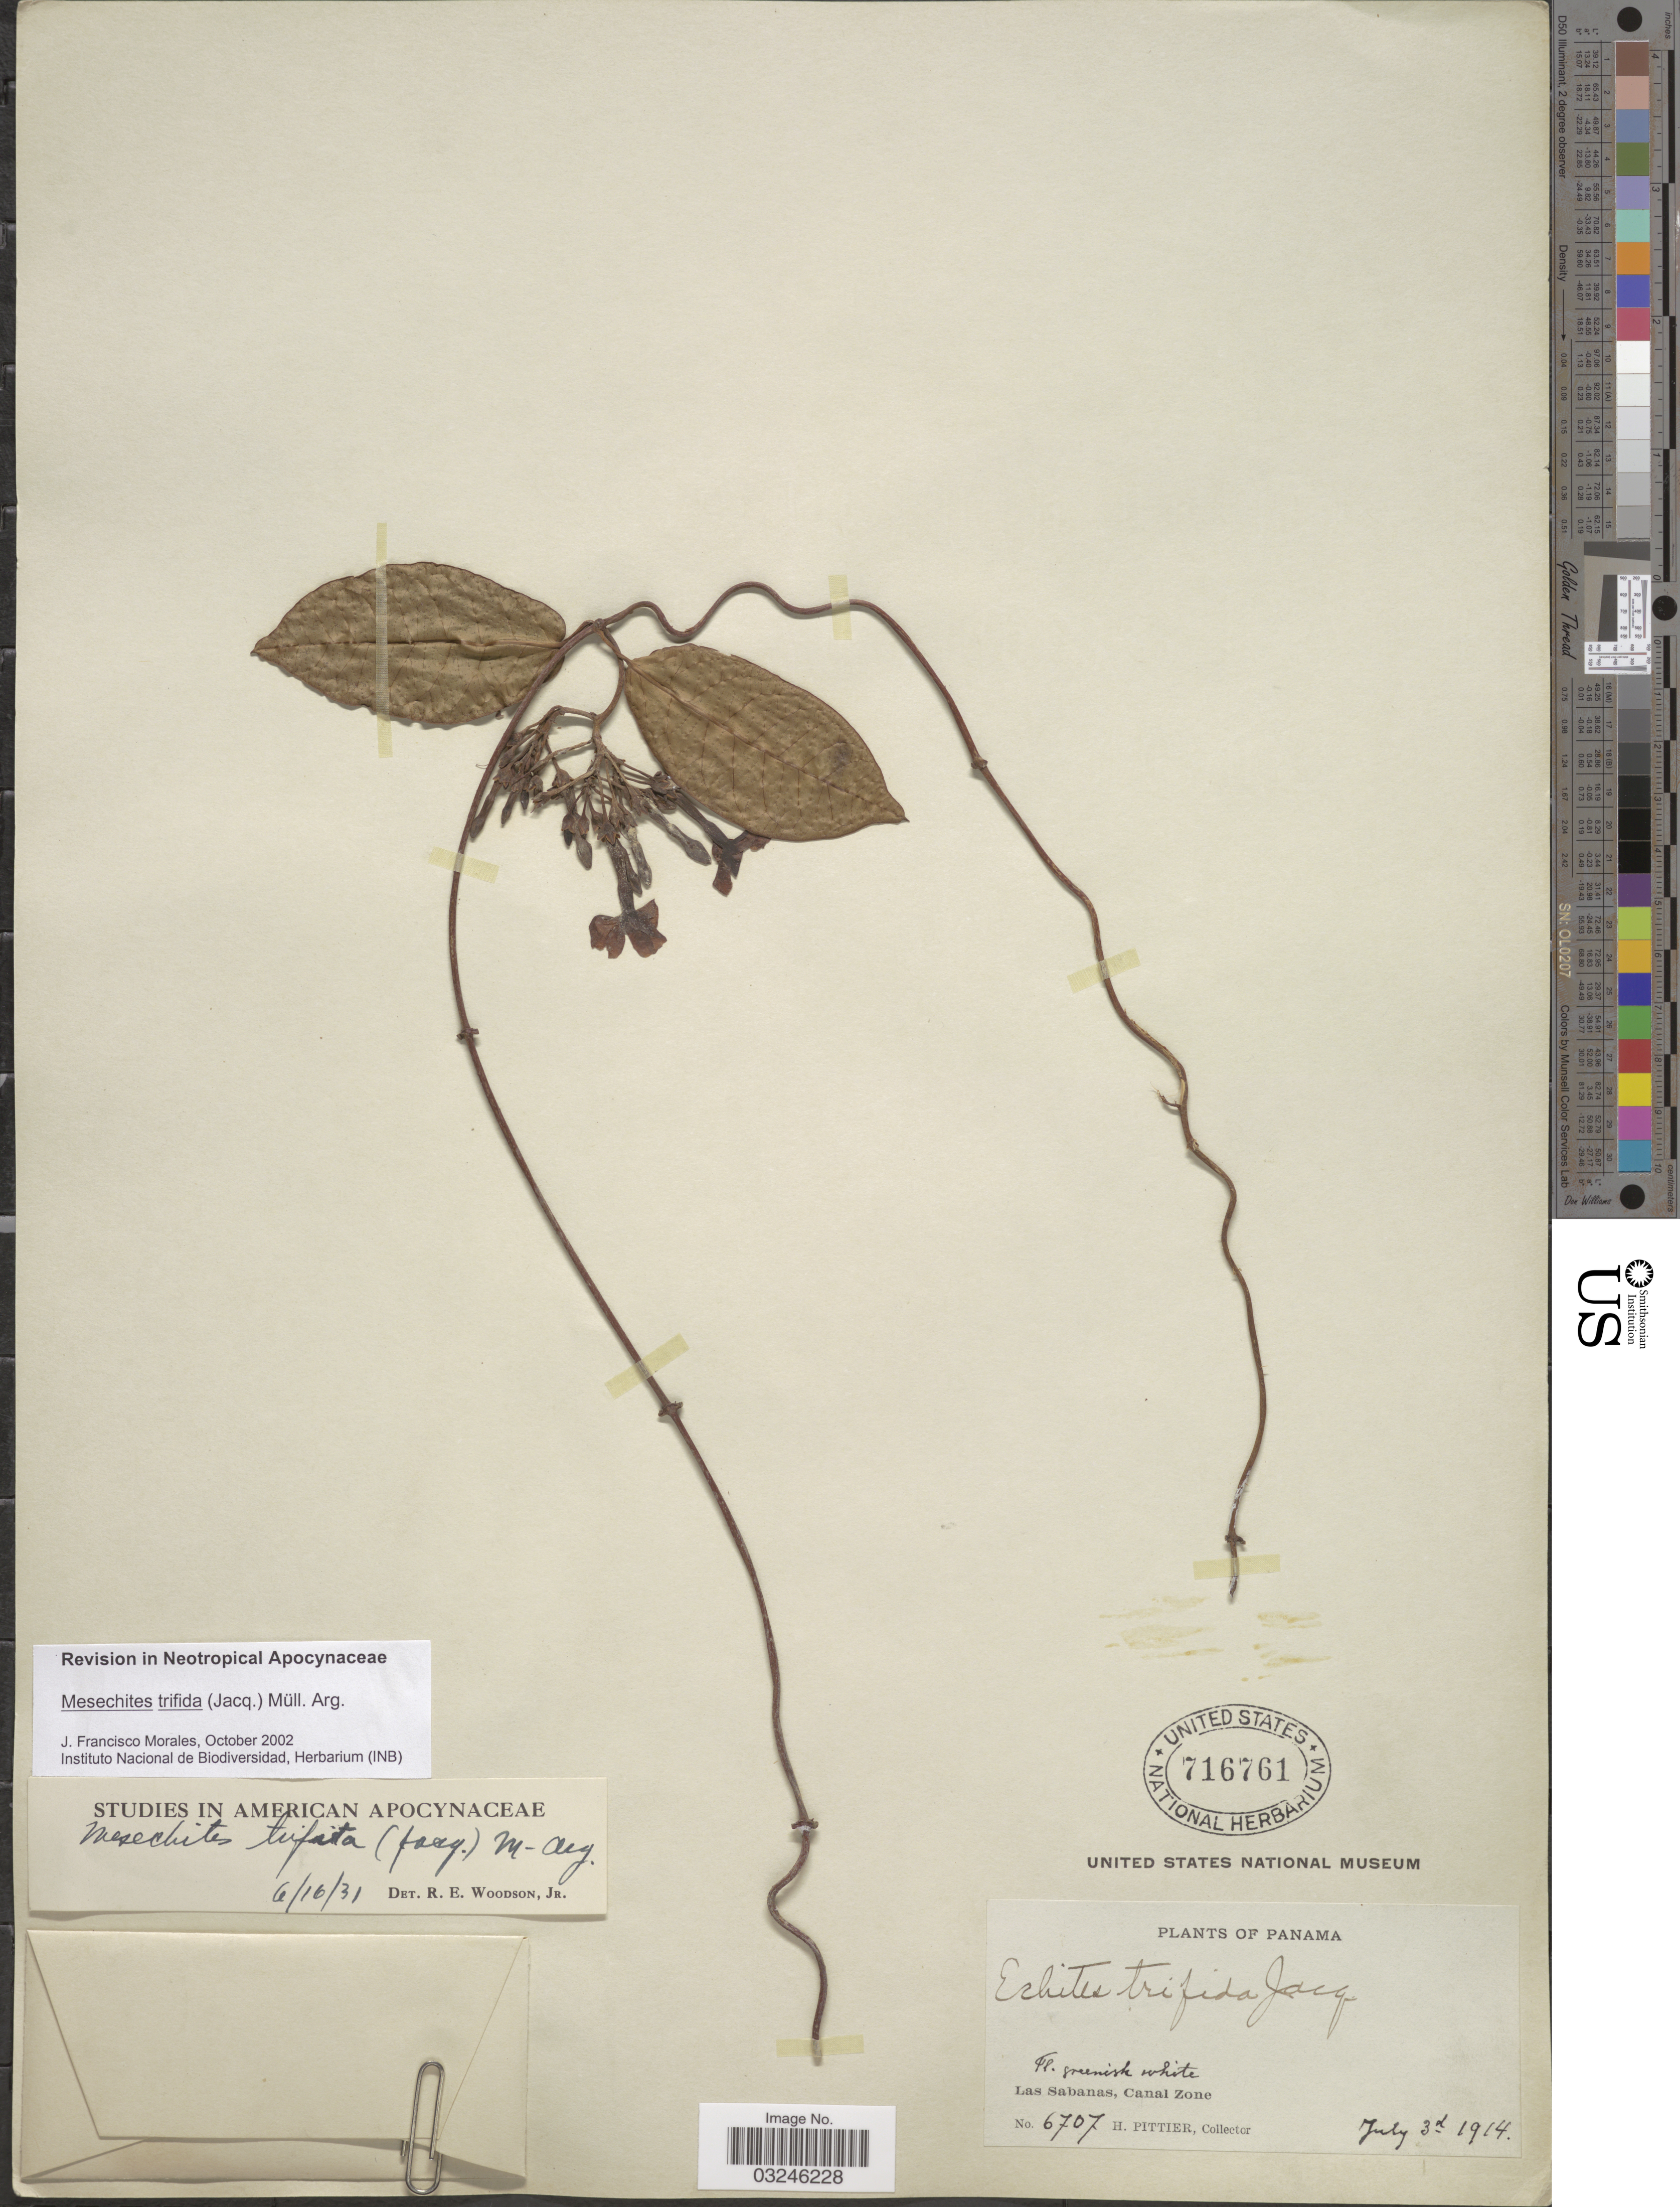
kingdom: Plantae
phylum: Tracheophyta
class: Magnoliopsida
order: Gentianales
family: Apocynaceae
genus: Mesechites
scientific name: Mesechites trifidus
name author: (Jacq.) Müll. Arg.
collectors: H. F. Pittier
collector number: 6707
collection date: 1914-07-03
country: Panama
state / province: Colón / Panamá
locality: Las Sabanas, Canal Zone.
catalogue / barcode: US 716761